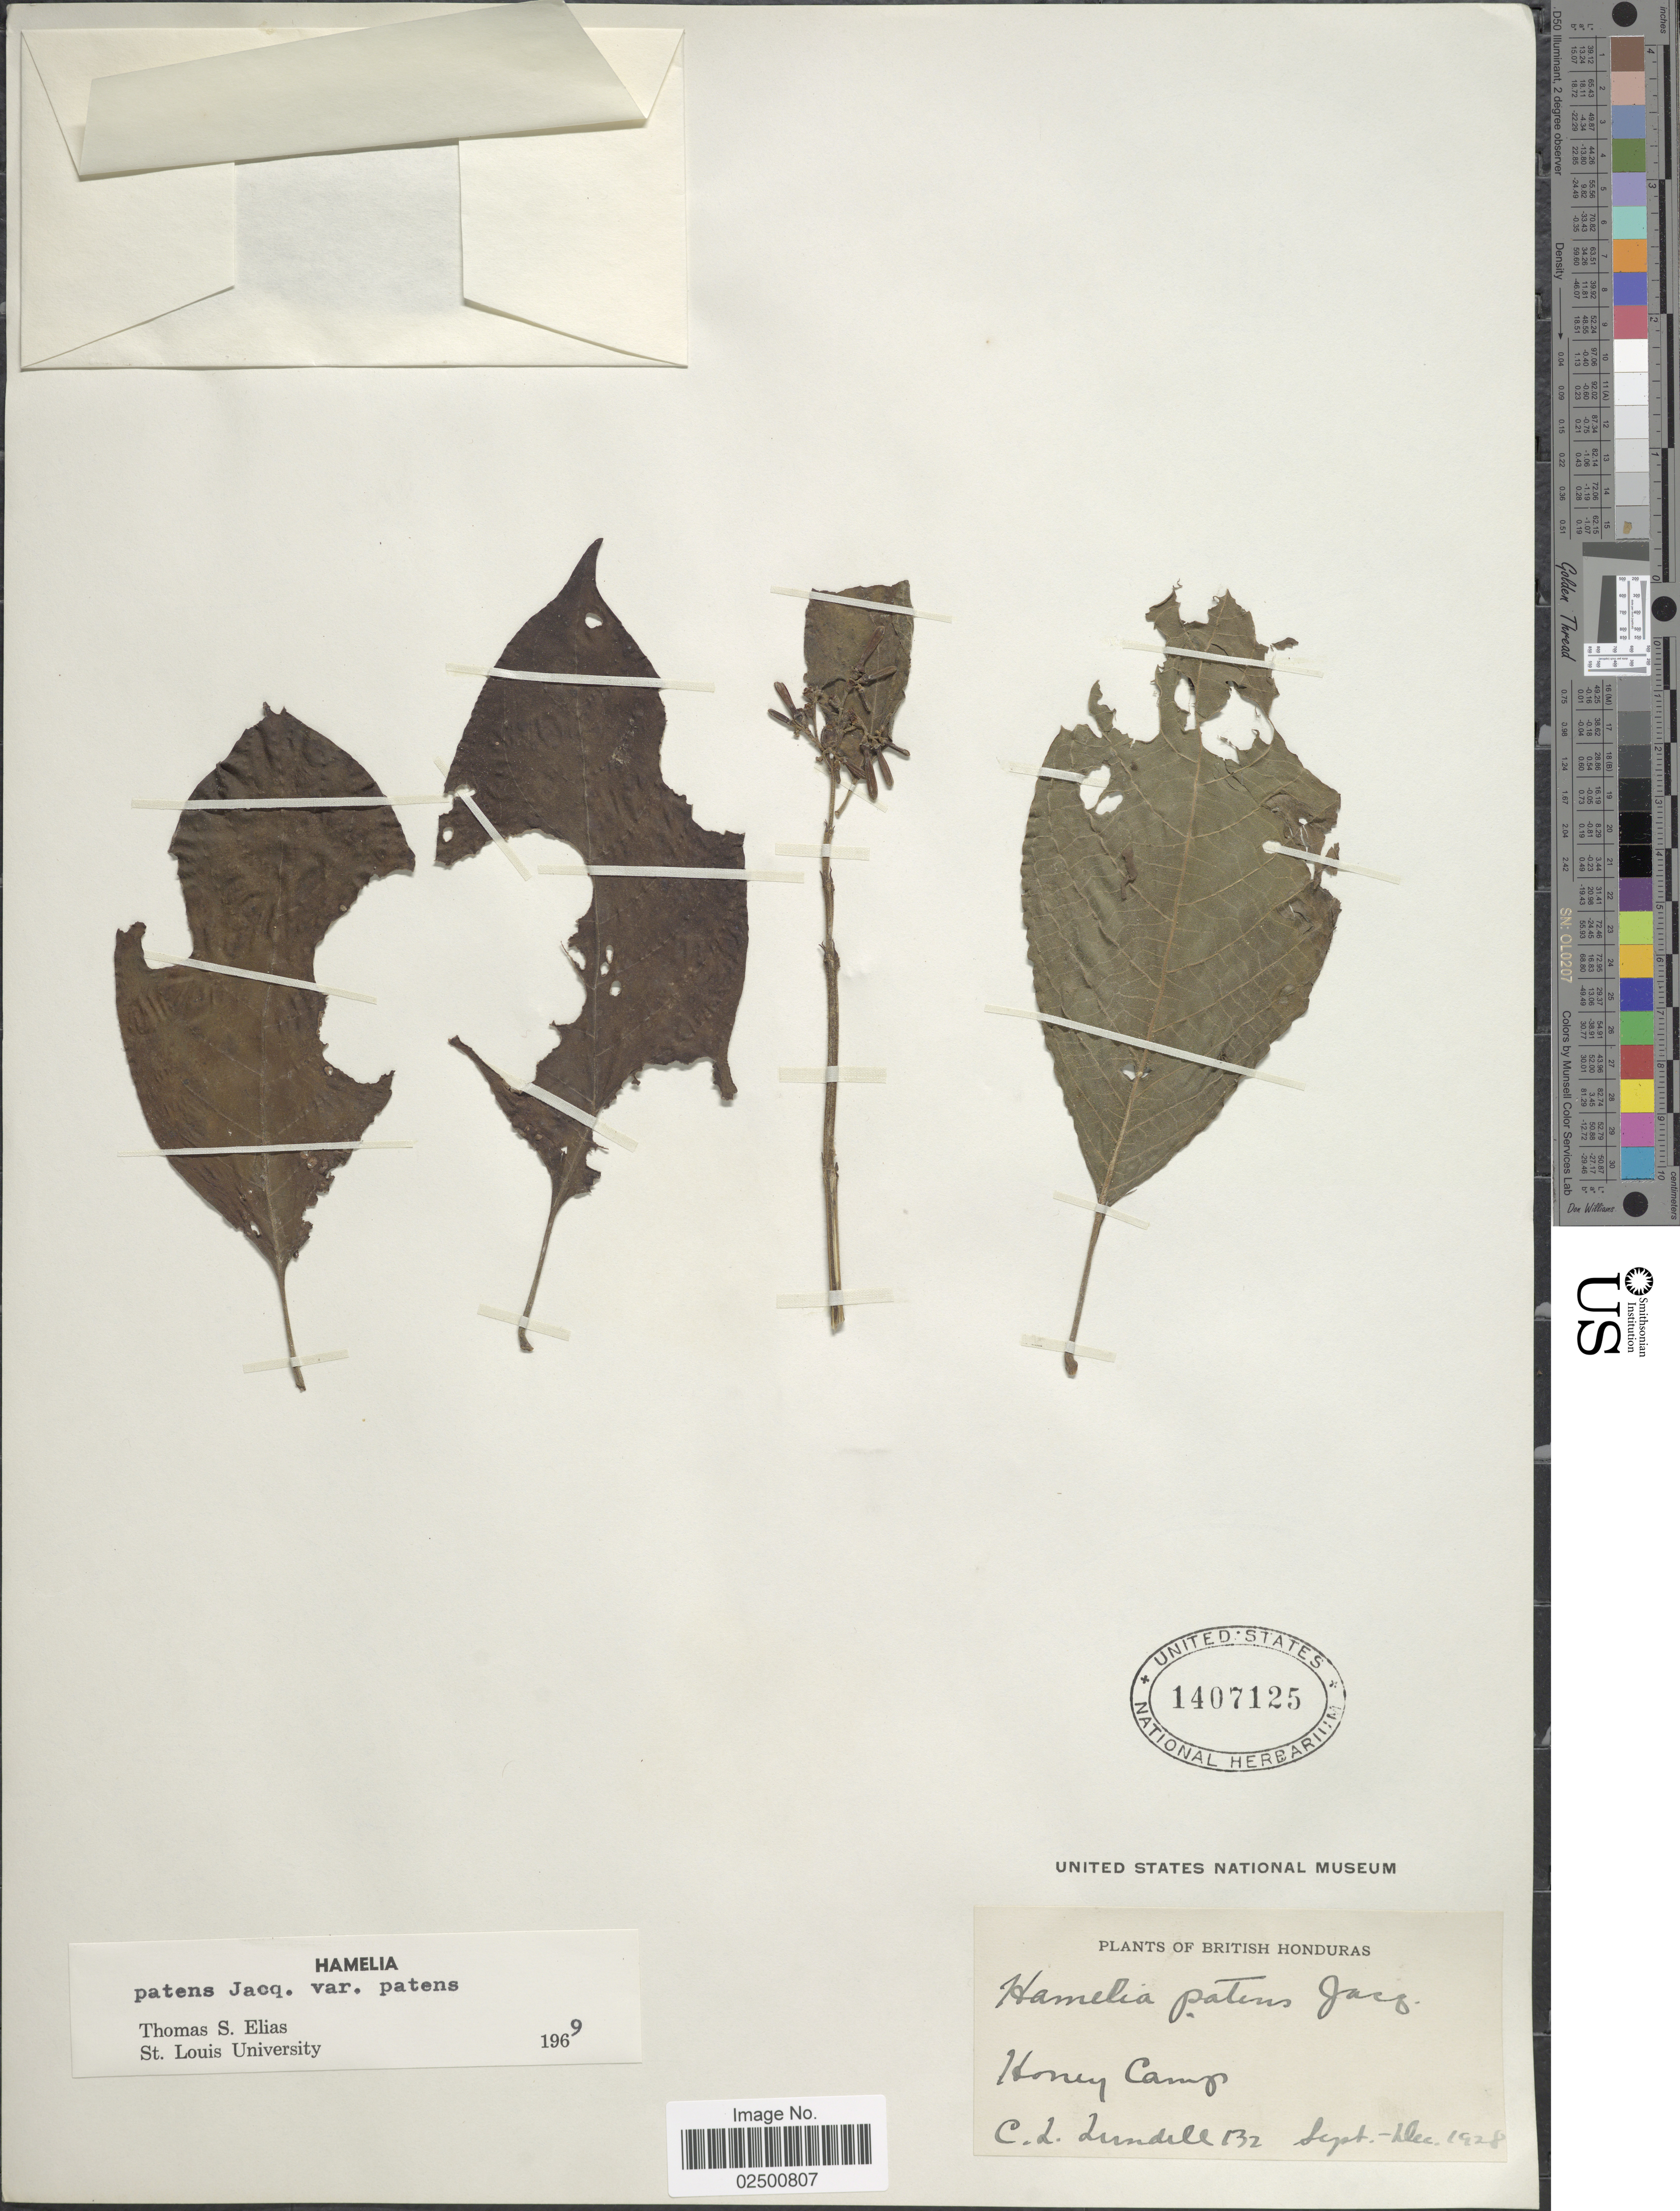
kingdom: Plantae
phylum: Tracheophyta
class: Magnoliopsida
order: Gentianales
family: Rubiaceae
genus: Hamelia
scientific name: Hamelia patens var. patens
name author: Jacq.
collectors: C. L. Lundell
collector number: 132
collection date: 1928-09/1928-12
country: Belize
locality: British Honduras. Honey Camp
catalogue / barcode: US 1407125